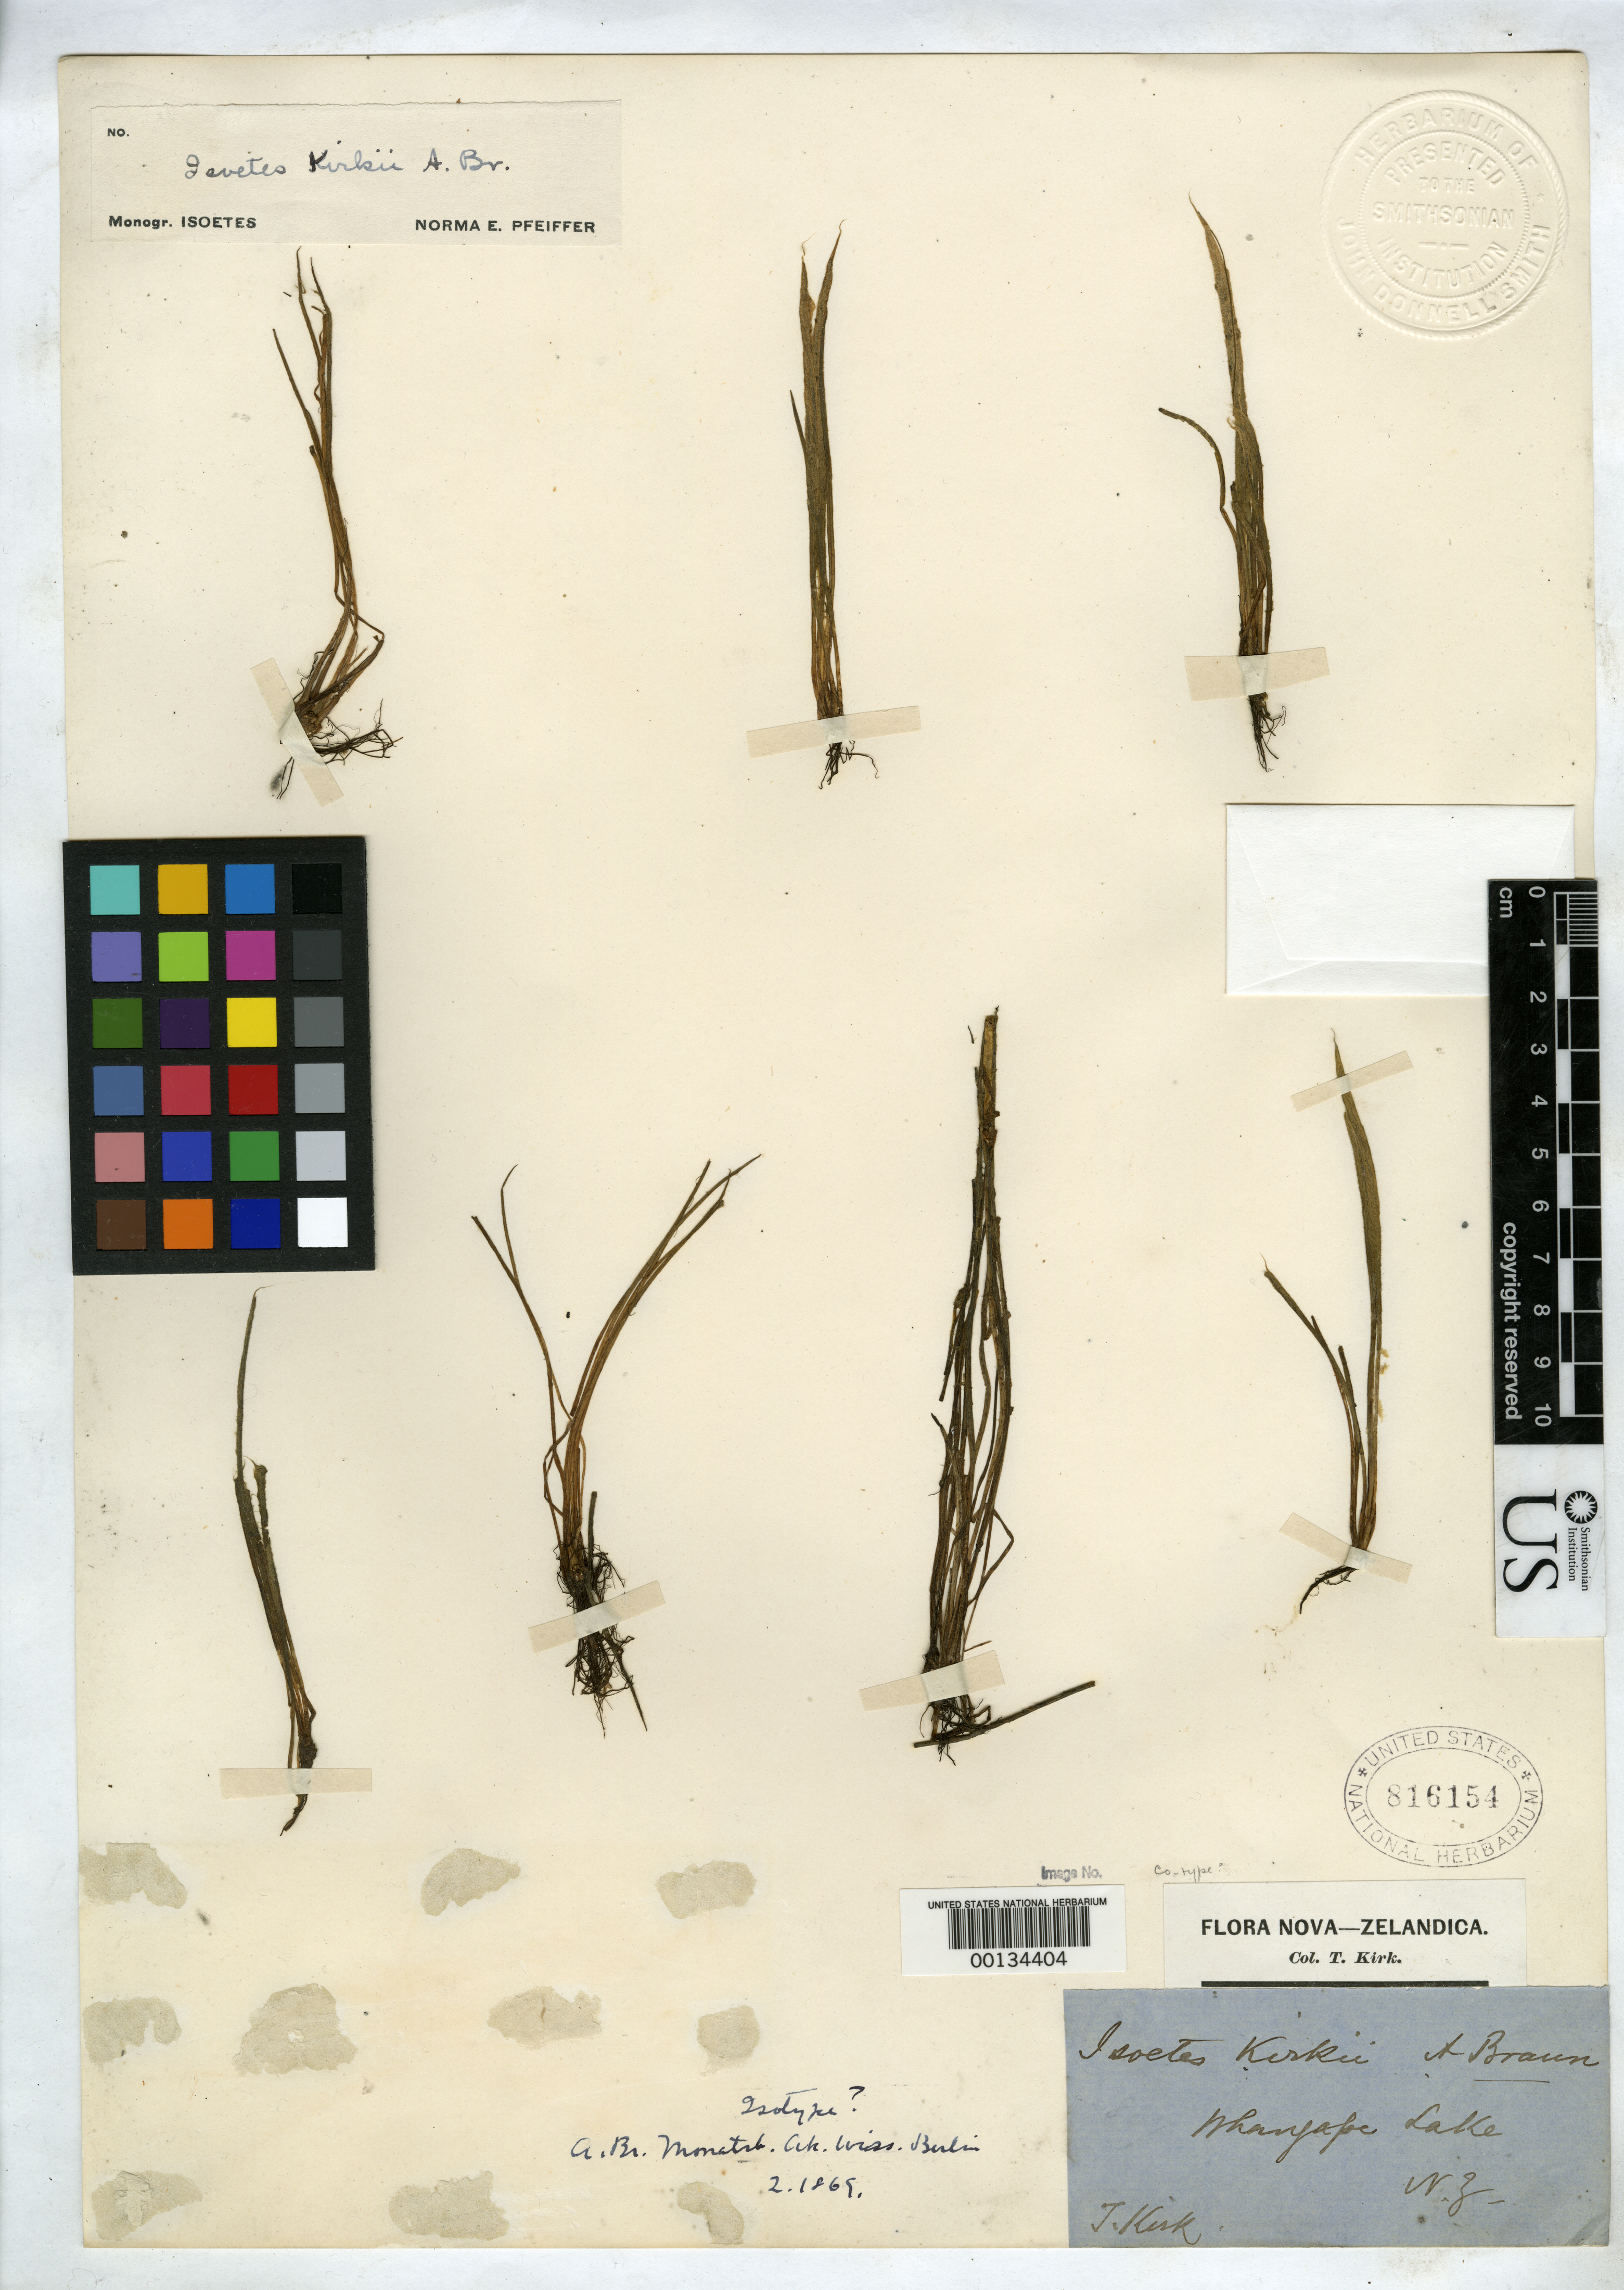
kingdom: Plantae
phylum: Tracheophyta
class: Lycopodiopsida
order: Isoetales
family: Isoetaceae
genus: Isoetes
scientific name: Isoetes kirkii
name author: A. Braun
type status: Type Collection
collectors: T. Kirk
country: New Zealand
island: North Island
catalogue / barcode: US 816154